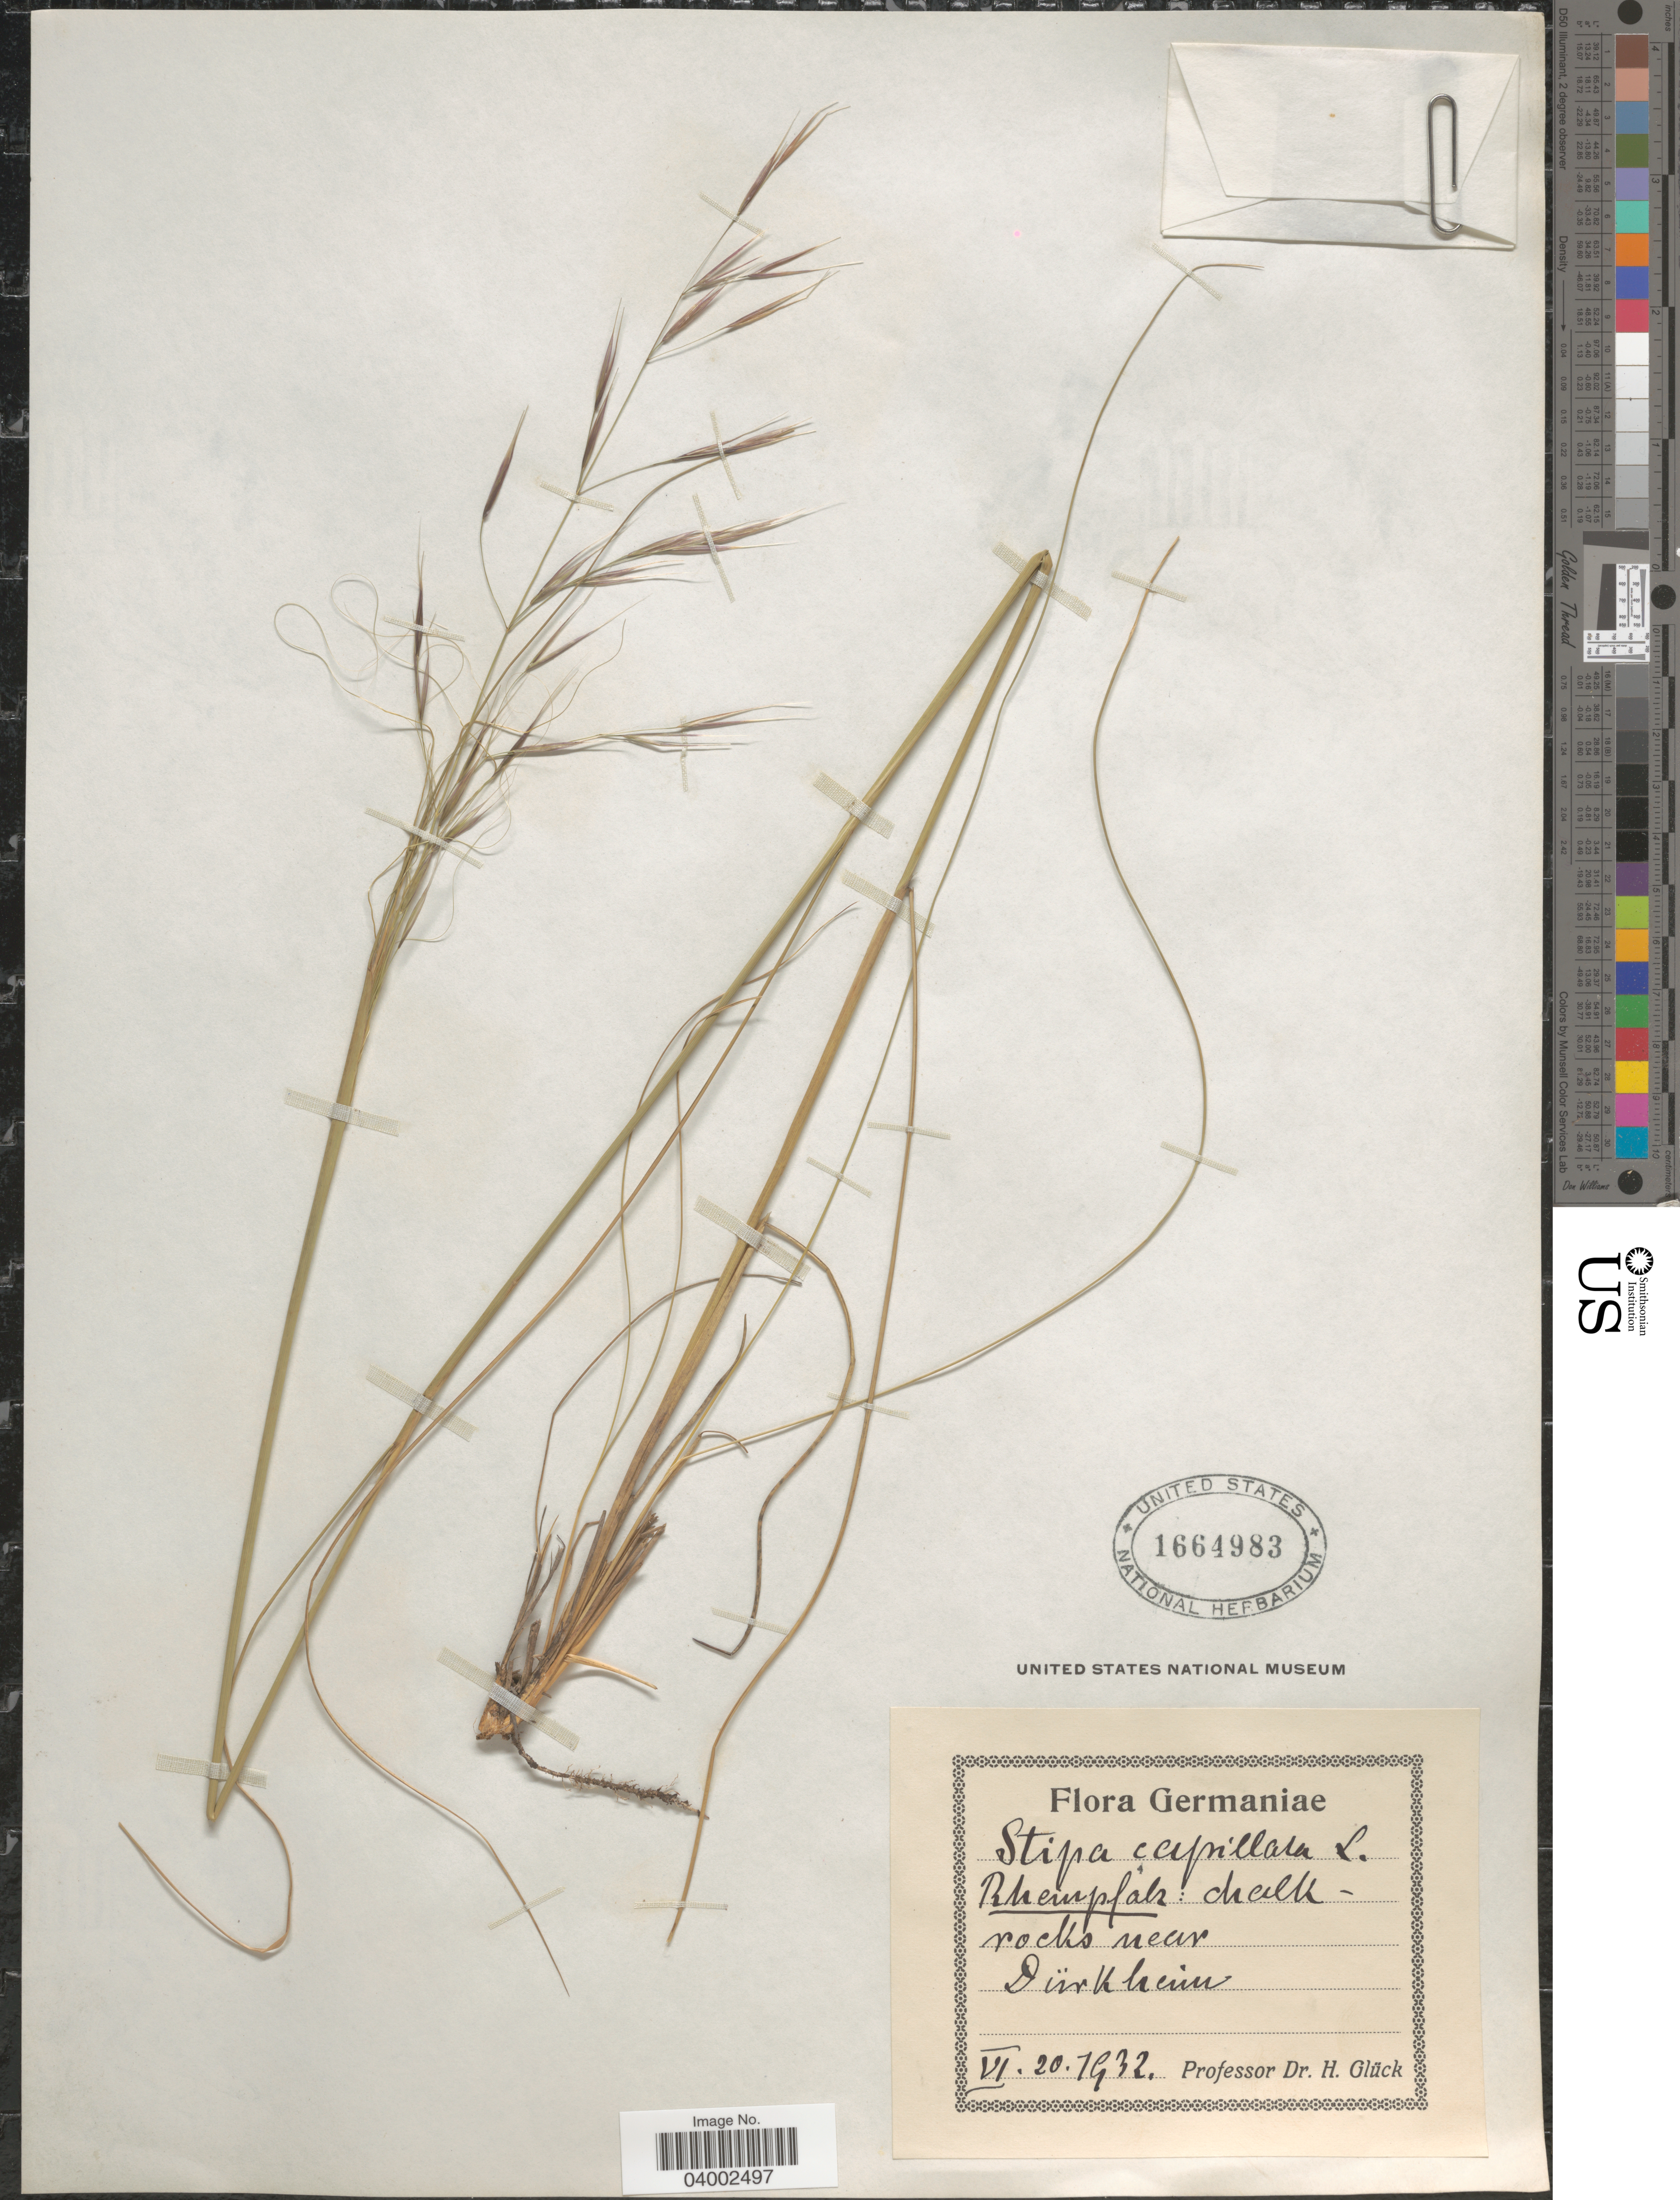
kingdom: Plantae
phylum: Tracheophyta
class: Liliopsida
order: Poales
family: Poaceae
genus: Stipa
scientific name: Stipa capillata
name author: L.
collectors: H. Glück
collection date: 1932-06-20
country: Germany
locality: Rheinpfalz: chalk-rocks near Dürkheim.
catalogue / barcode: US 1664983